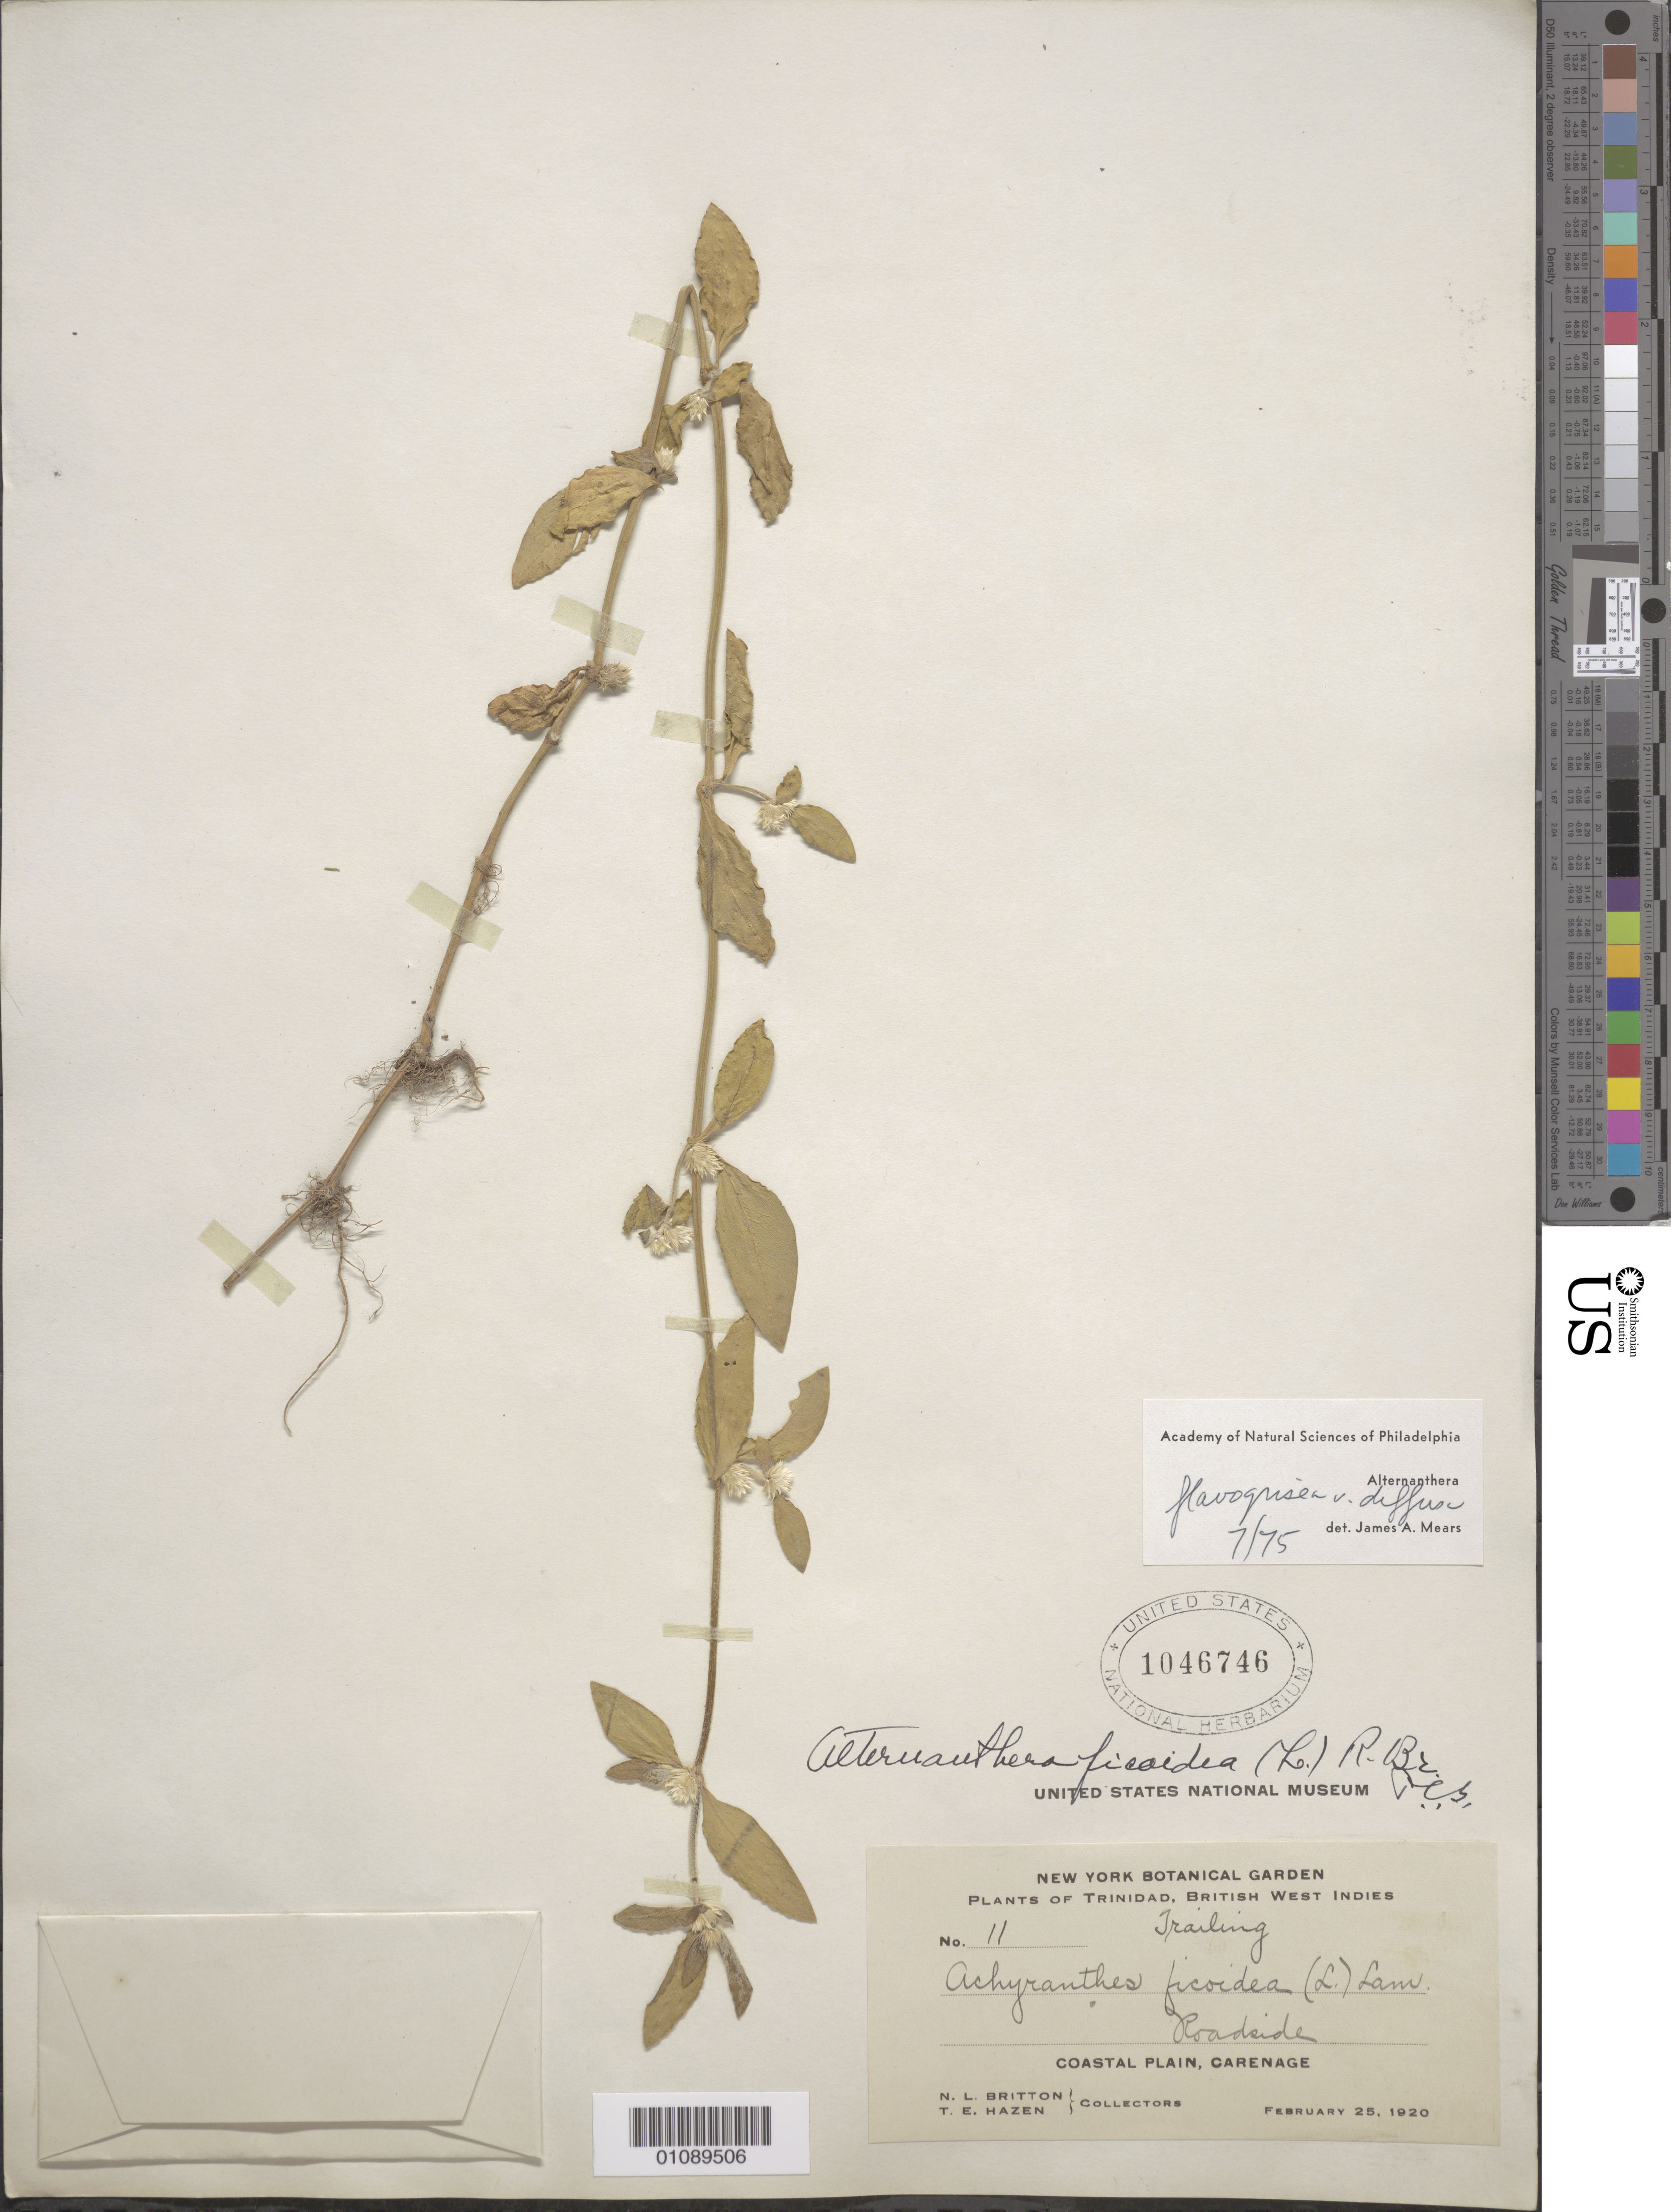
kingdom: Plantae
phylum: Tracheophyta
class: Magnoliopsida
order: Caryophyllales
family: Amaranthaceae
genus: Alternanthera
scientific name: Alternanthera flavogrisea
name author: Urb.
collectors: N. Britton & T. E. Hazen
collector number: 11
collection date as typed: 25 Feb 1920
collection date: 1920-02-25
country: Trinidad and Tobago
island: Trinidad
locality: Carenage coastal plain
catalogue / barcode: US 1046746